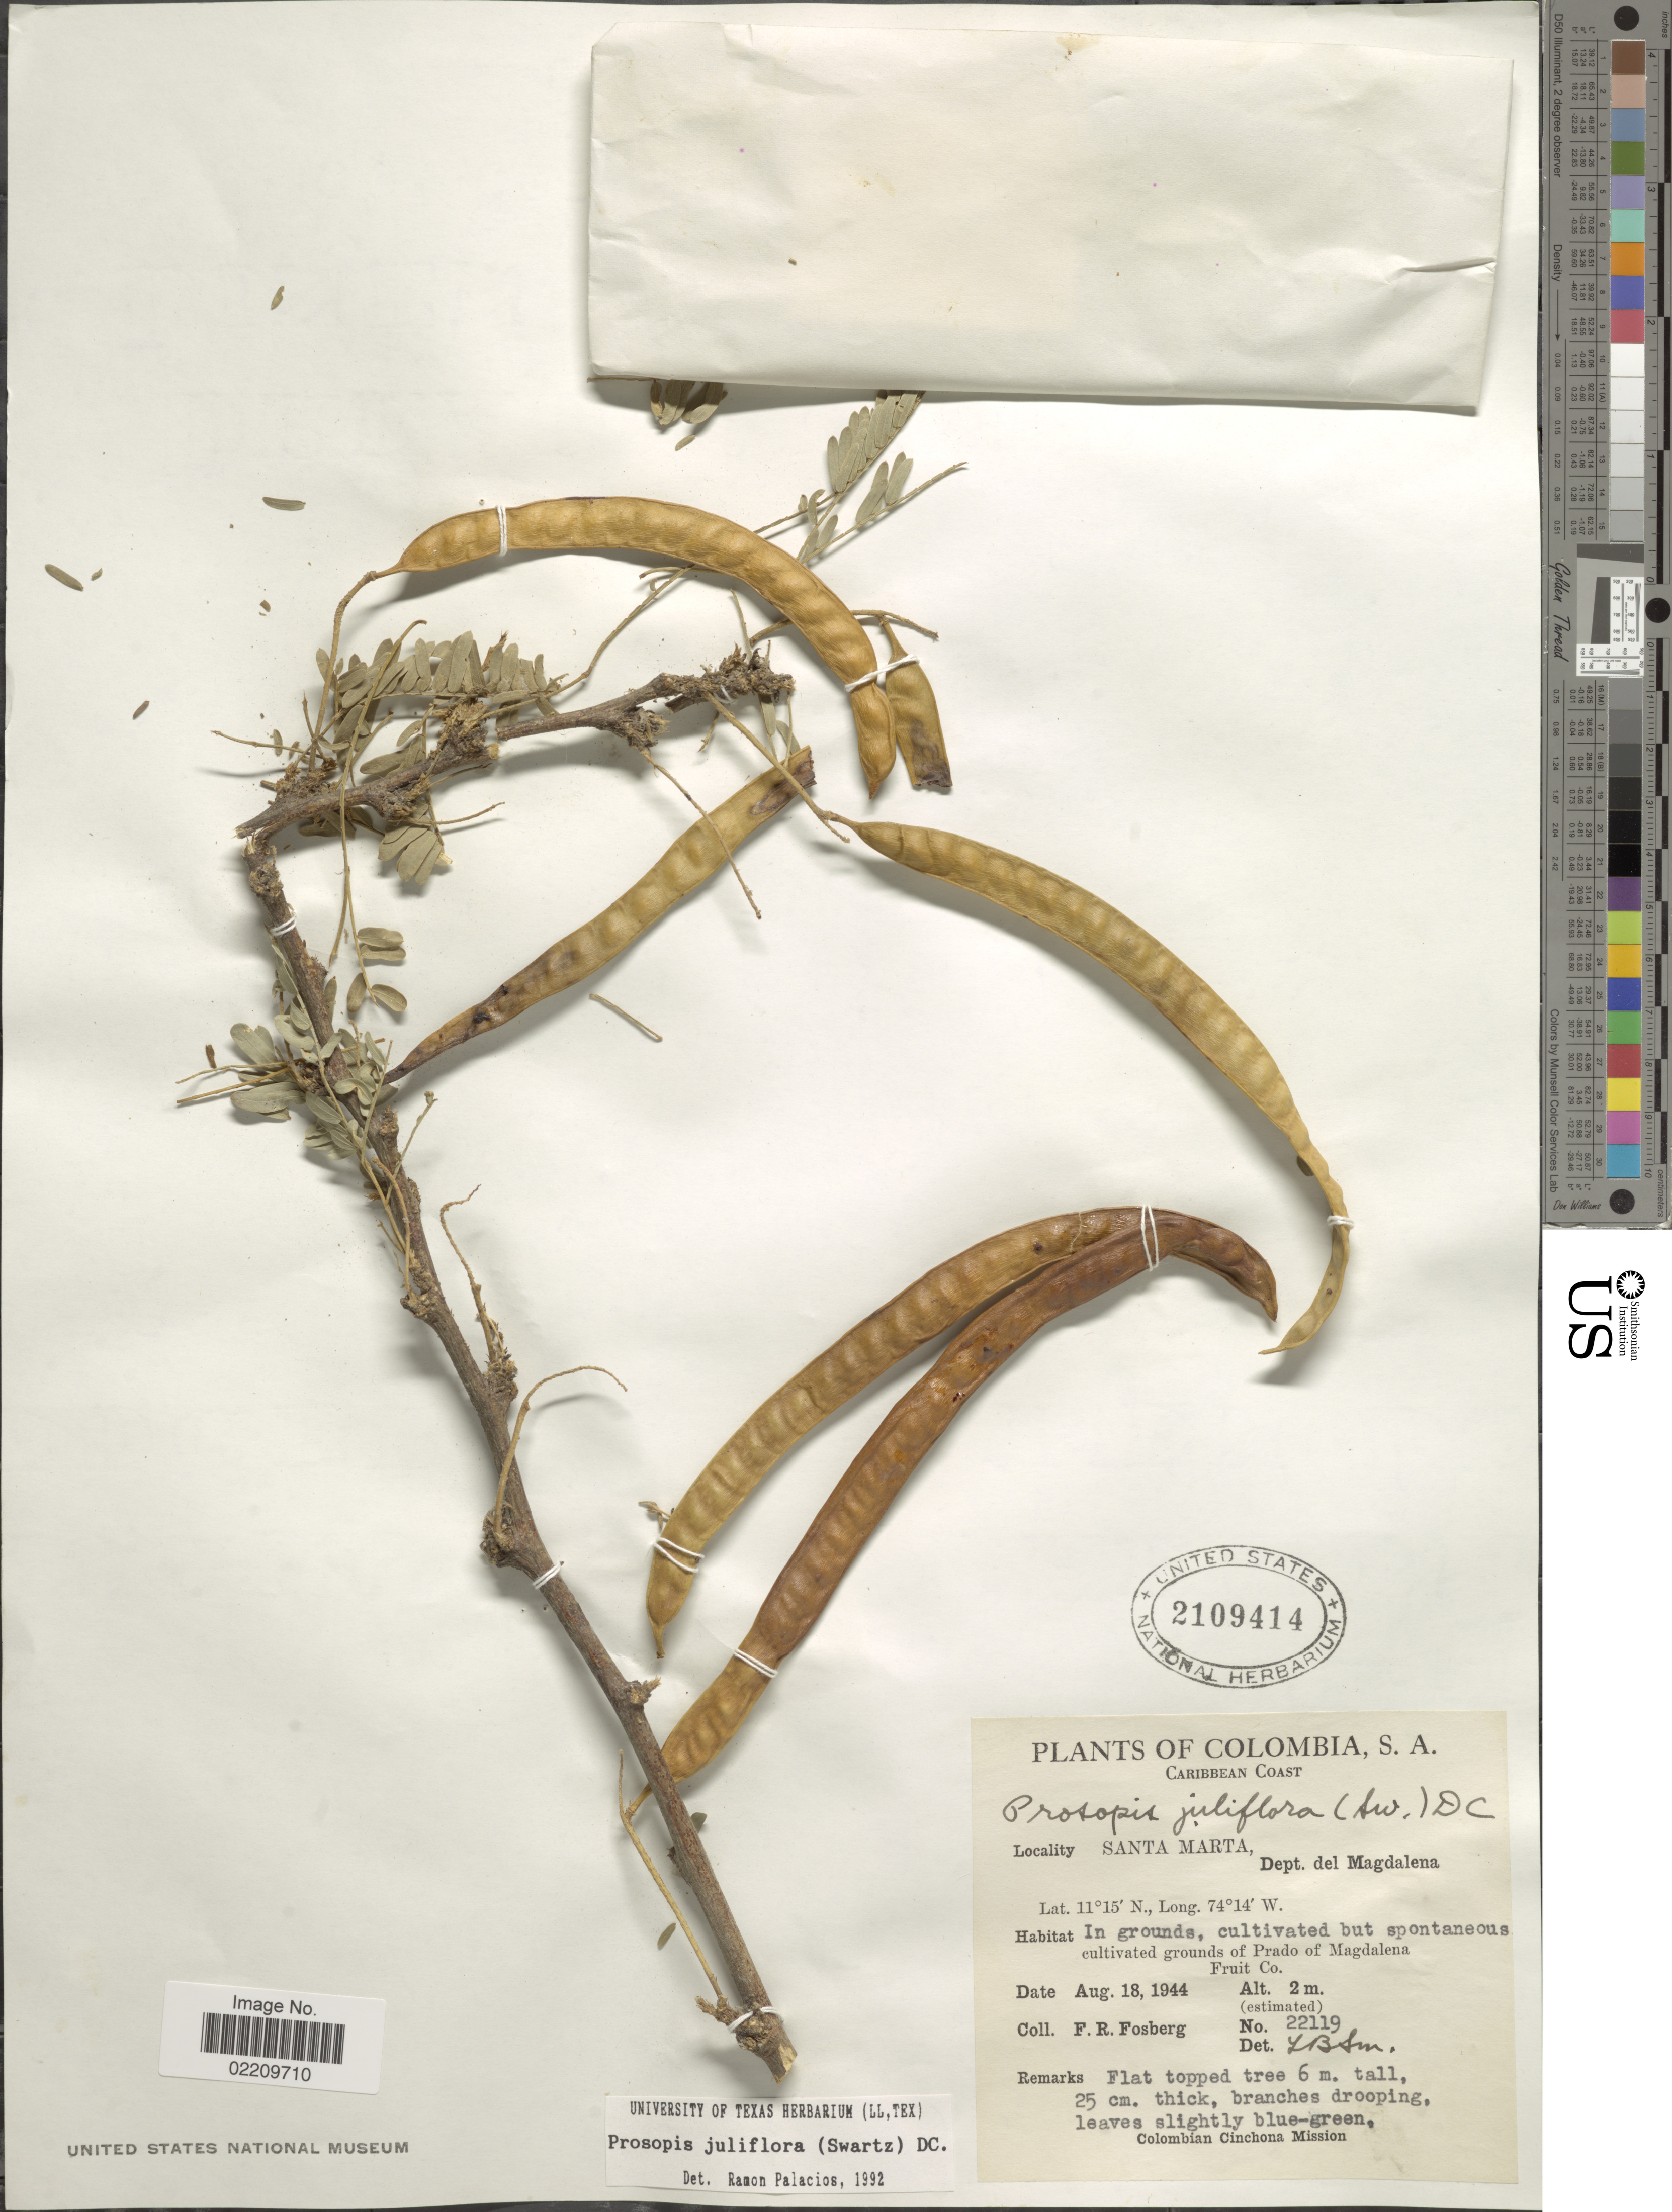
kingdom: Plantae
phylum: Tracheophyta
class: Magnoliopsida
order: Fabales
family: Fabaceae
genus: Neltuma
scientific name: Neltuma juliflora var. juliflora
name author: (Sw.) Raf.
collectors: F. R. Fosberg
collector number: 22119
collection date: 1944-08-18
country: Colombia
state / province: Magdalena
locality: Caribbean Coast. Santa Marta, Dept. del Magdalena. In grounds, cultivated but spontaneous cultivated grounds of Prado of Magdalena Fruit Co.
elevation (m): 2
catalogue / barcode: US 2109414